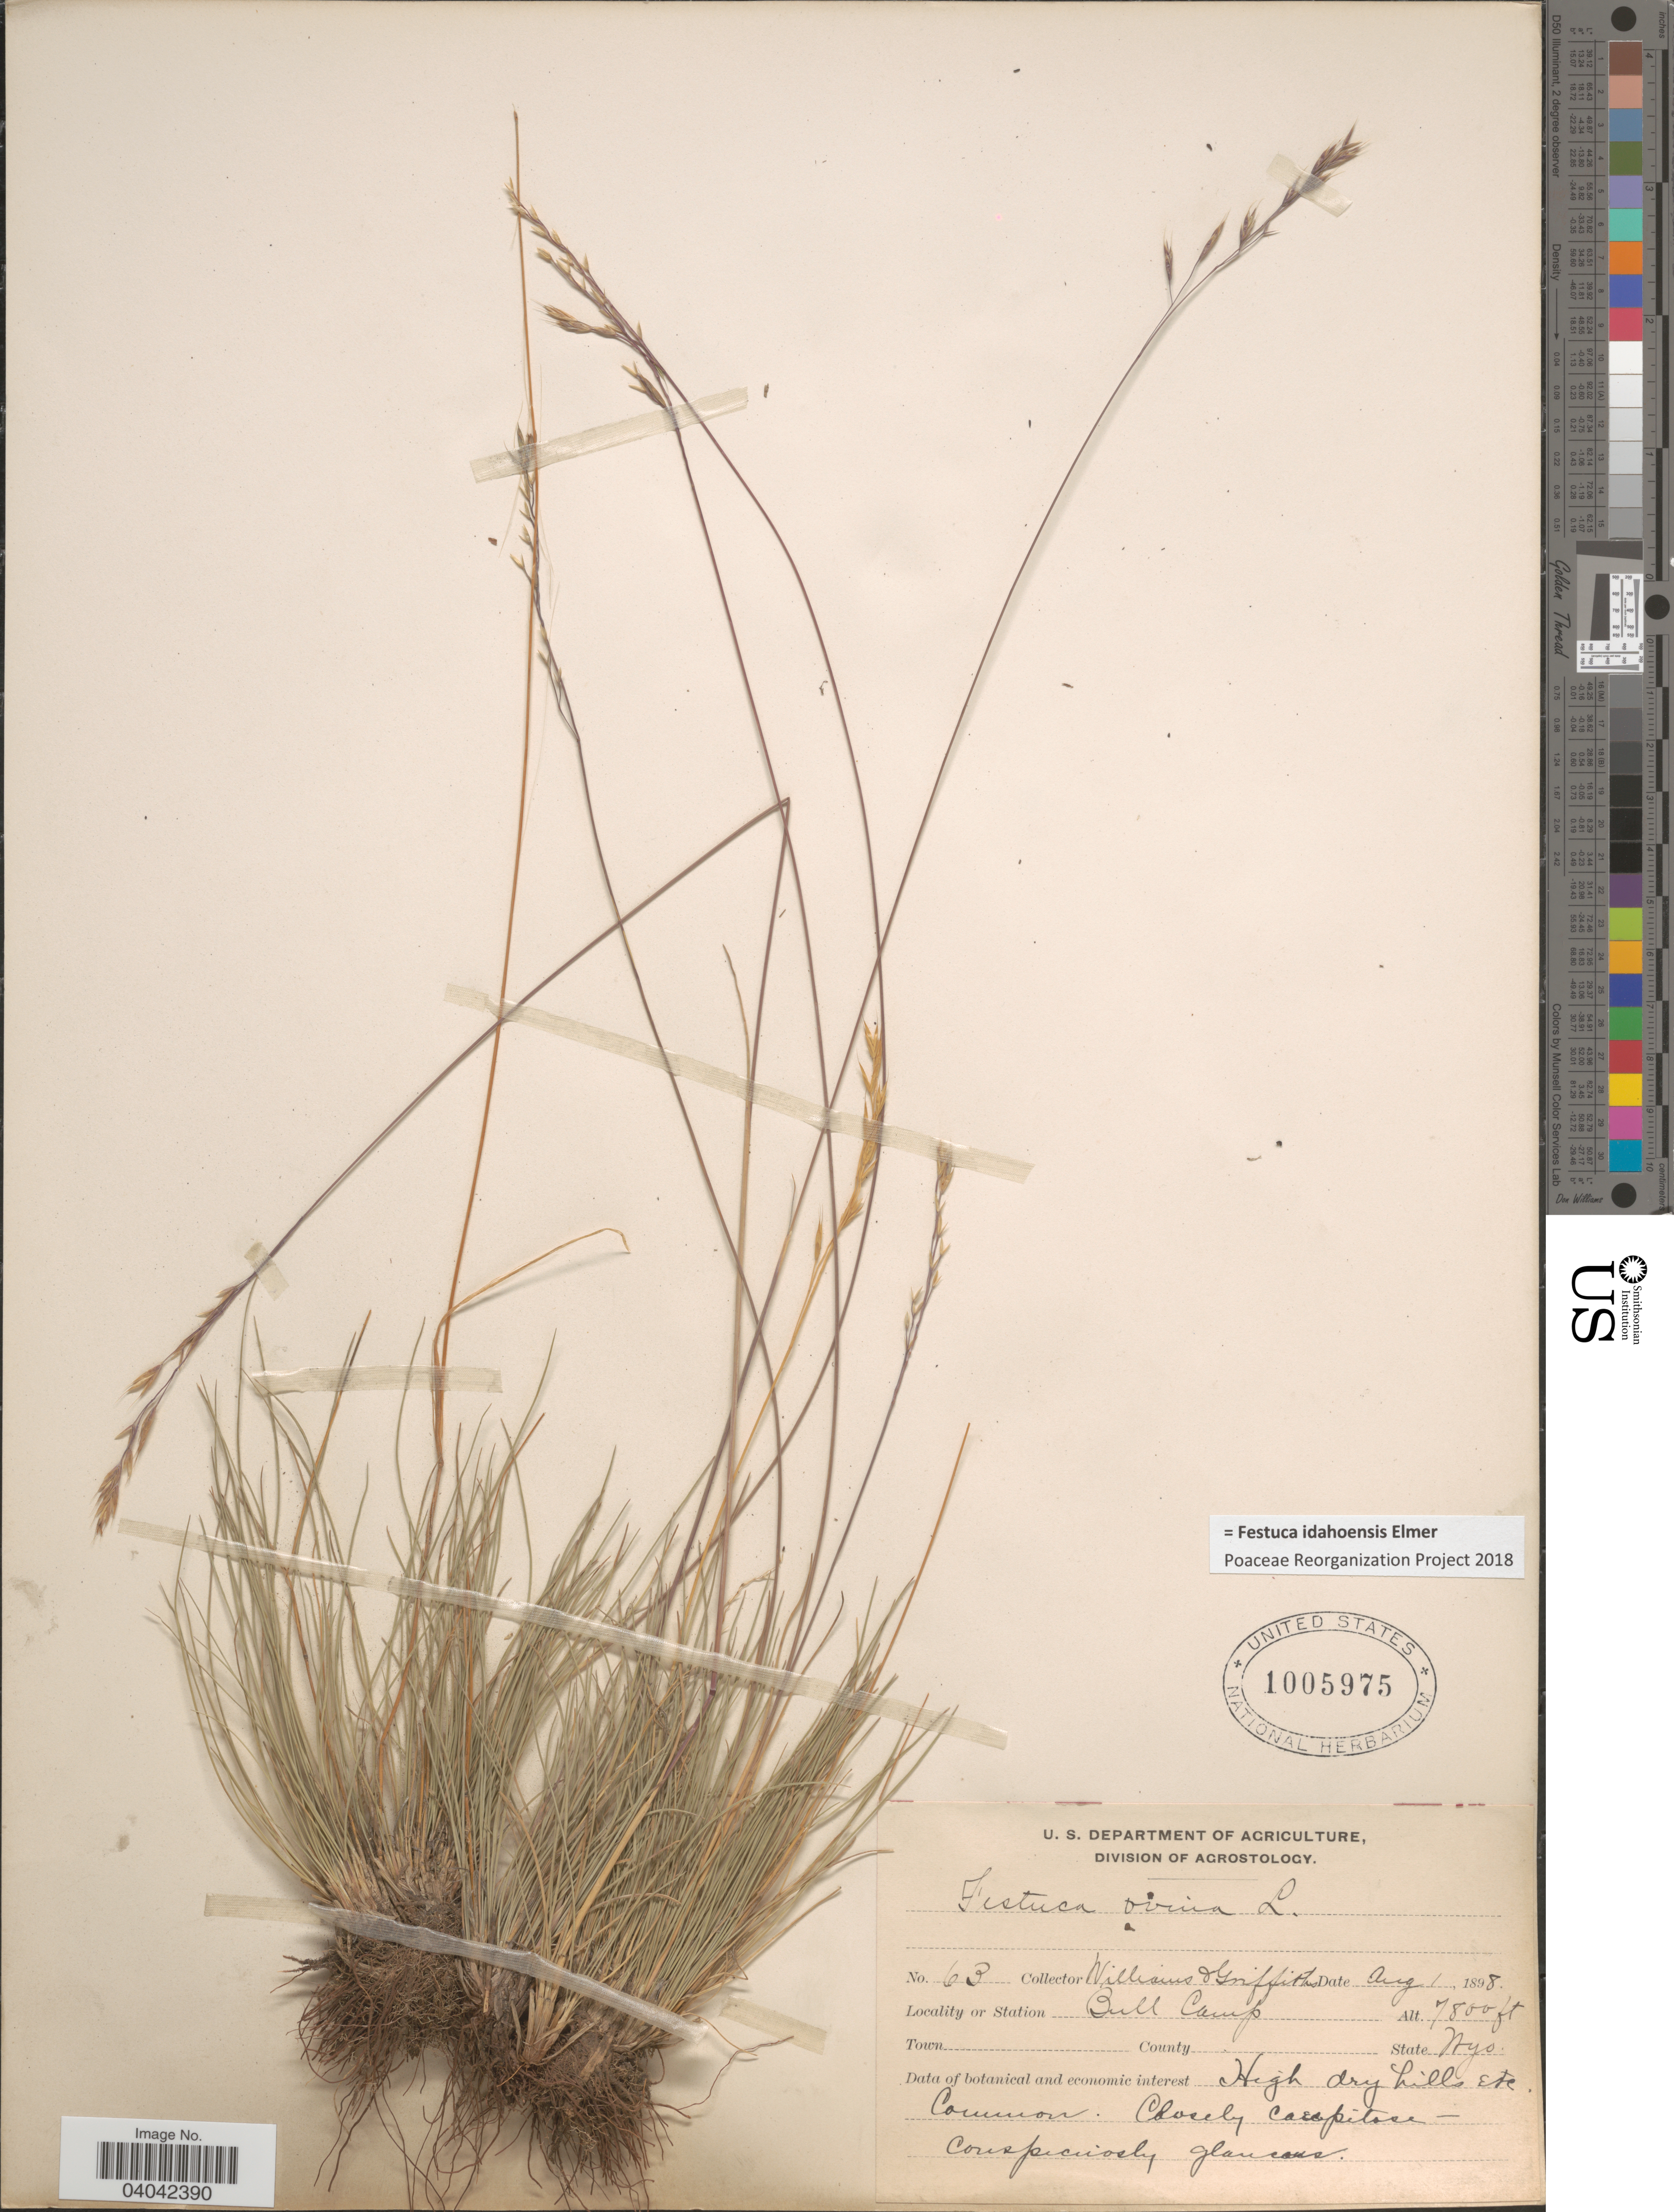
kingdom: Plantae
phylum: Tracheophyta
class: Liliopsida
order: Poales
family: Poaceae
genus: Festuca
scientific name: Festuca idahoensis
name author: Elmer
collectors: -- Williams & -- Griffiths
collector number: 63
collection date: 1898-08-01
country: United States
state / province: Wyoming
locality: Station Bull Camp.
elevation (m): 2377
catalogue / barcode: US 1005975